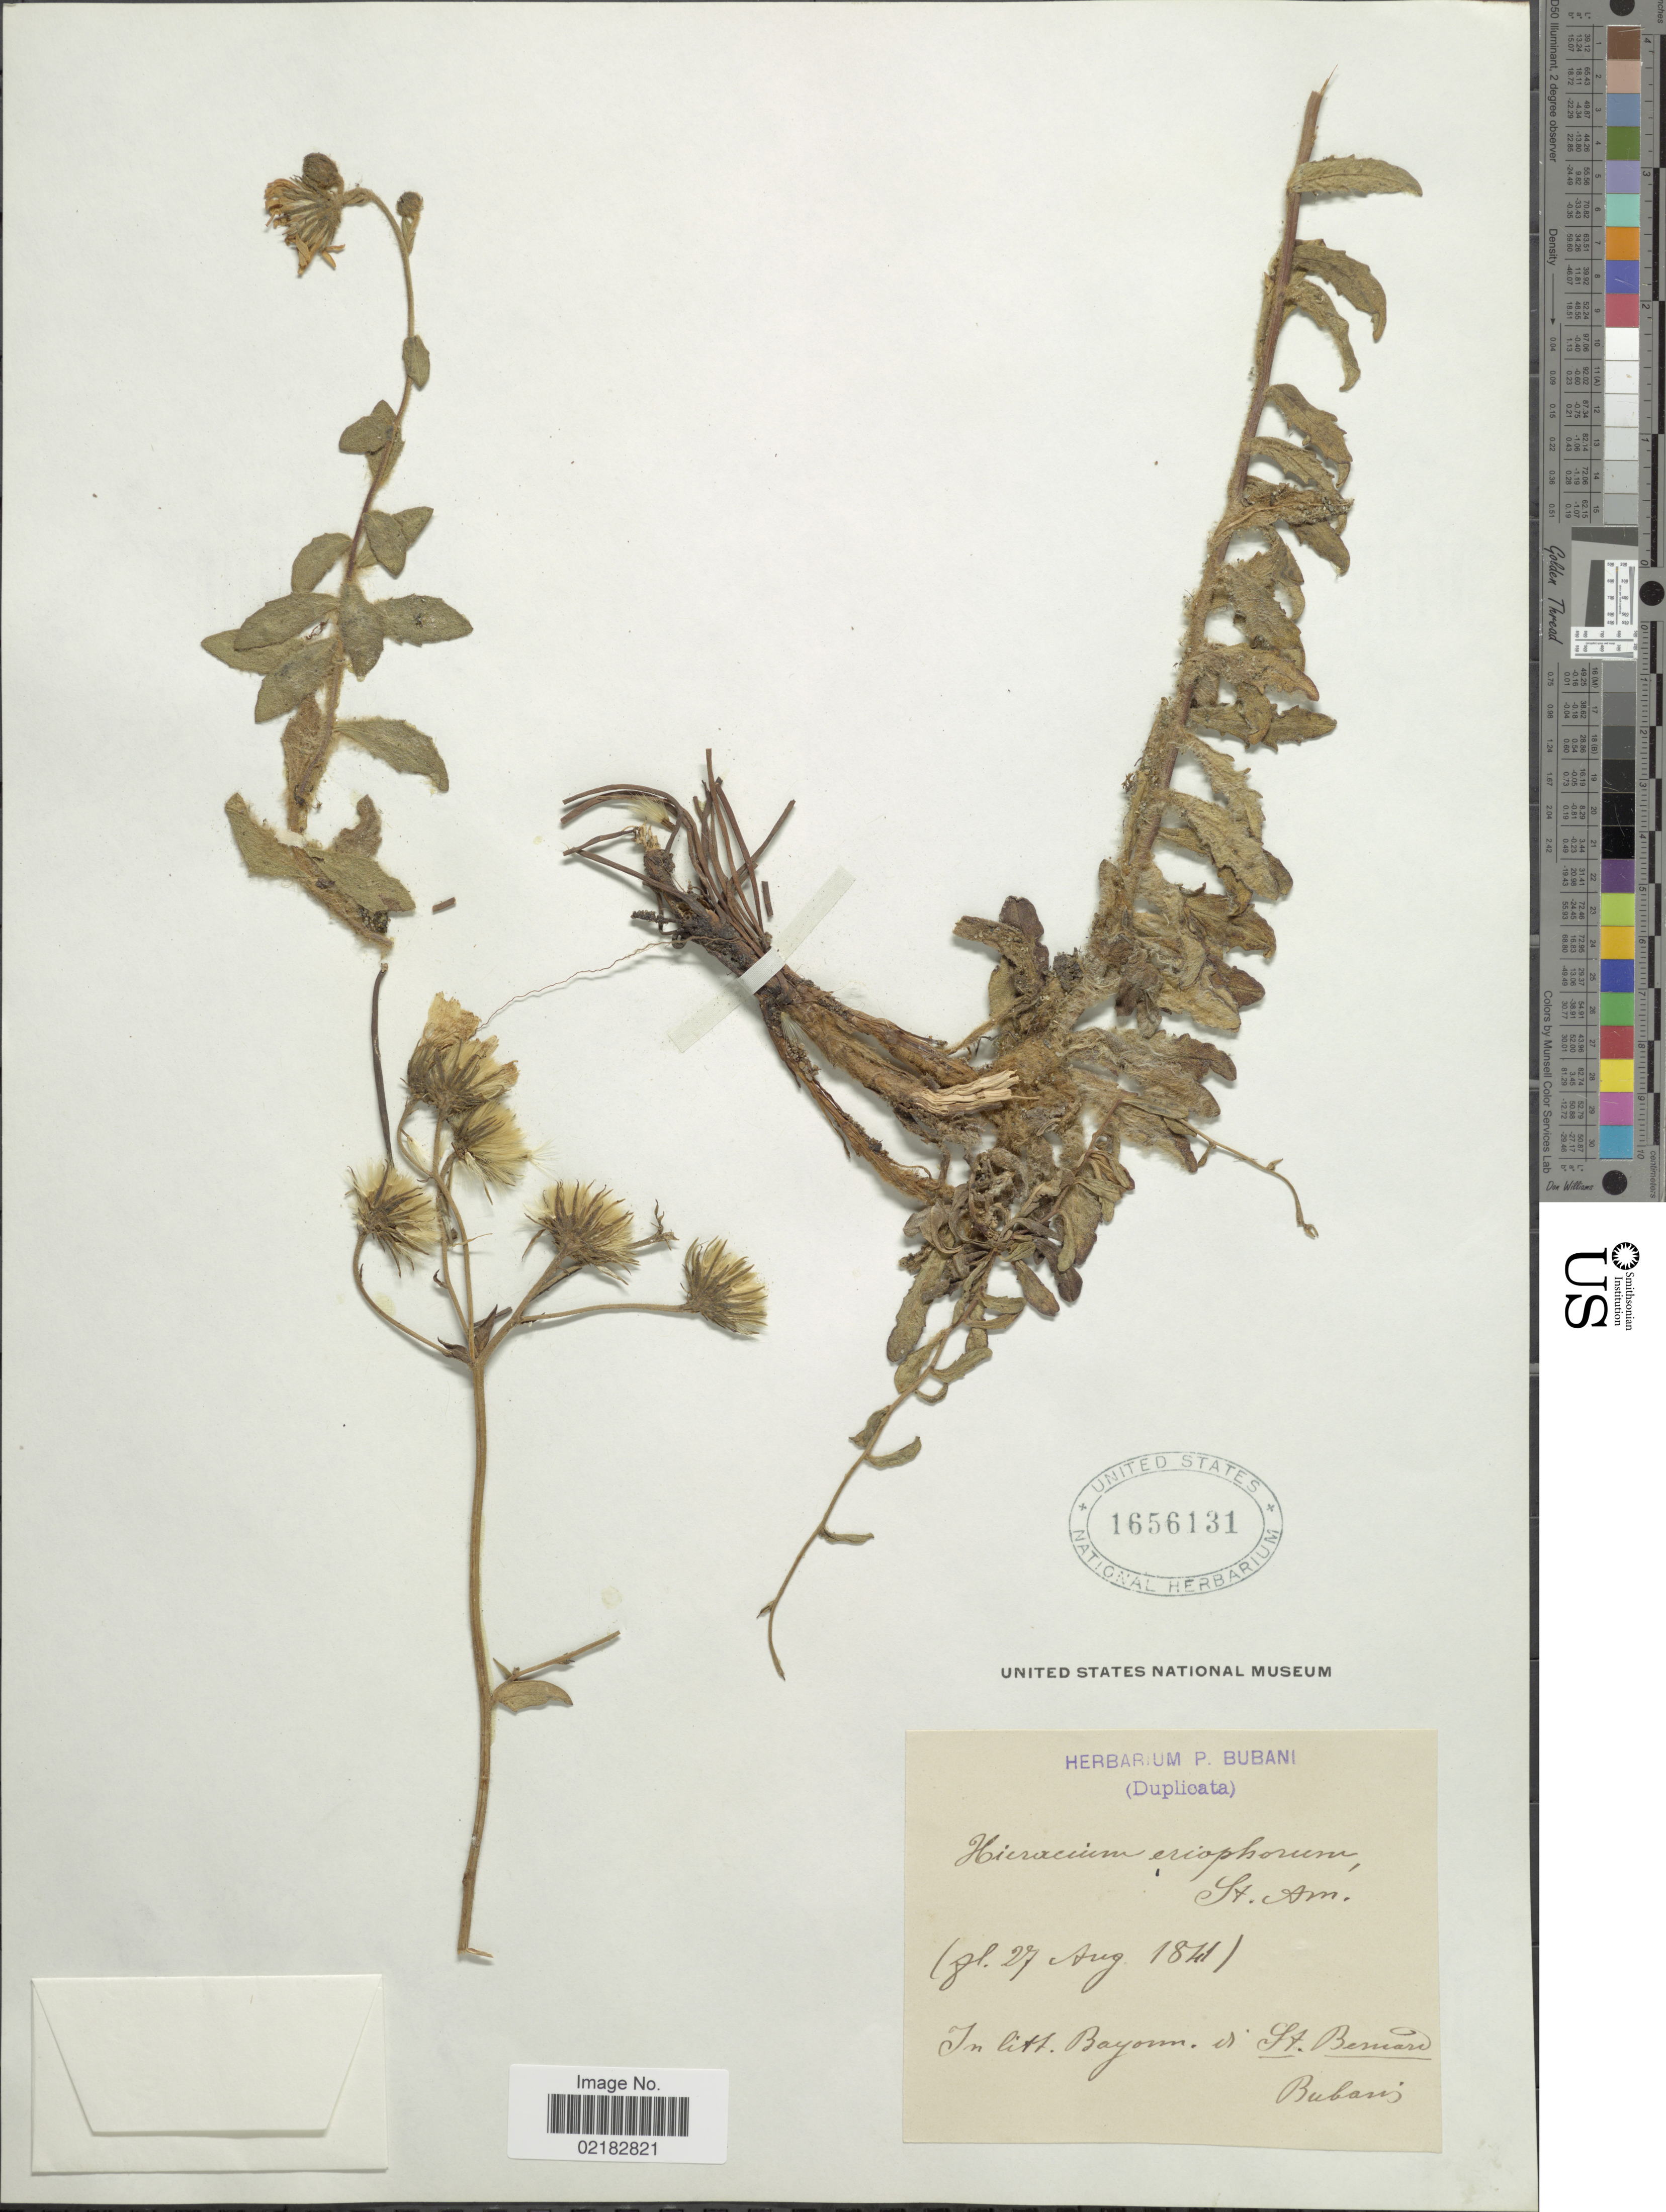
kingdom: Plantae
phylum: Tracheophyta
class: Magnoliopsida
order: Asterales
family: Asteraceae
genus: Hieracium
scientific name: Hieracium eriophorum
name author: St.-Amans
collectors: P. Bubani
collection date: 1841-08-27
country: France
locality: In litt. Bayonne. St. Bernard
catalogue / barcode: US 1656131